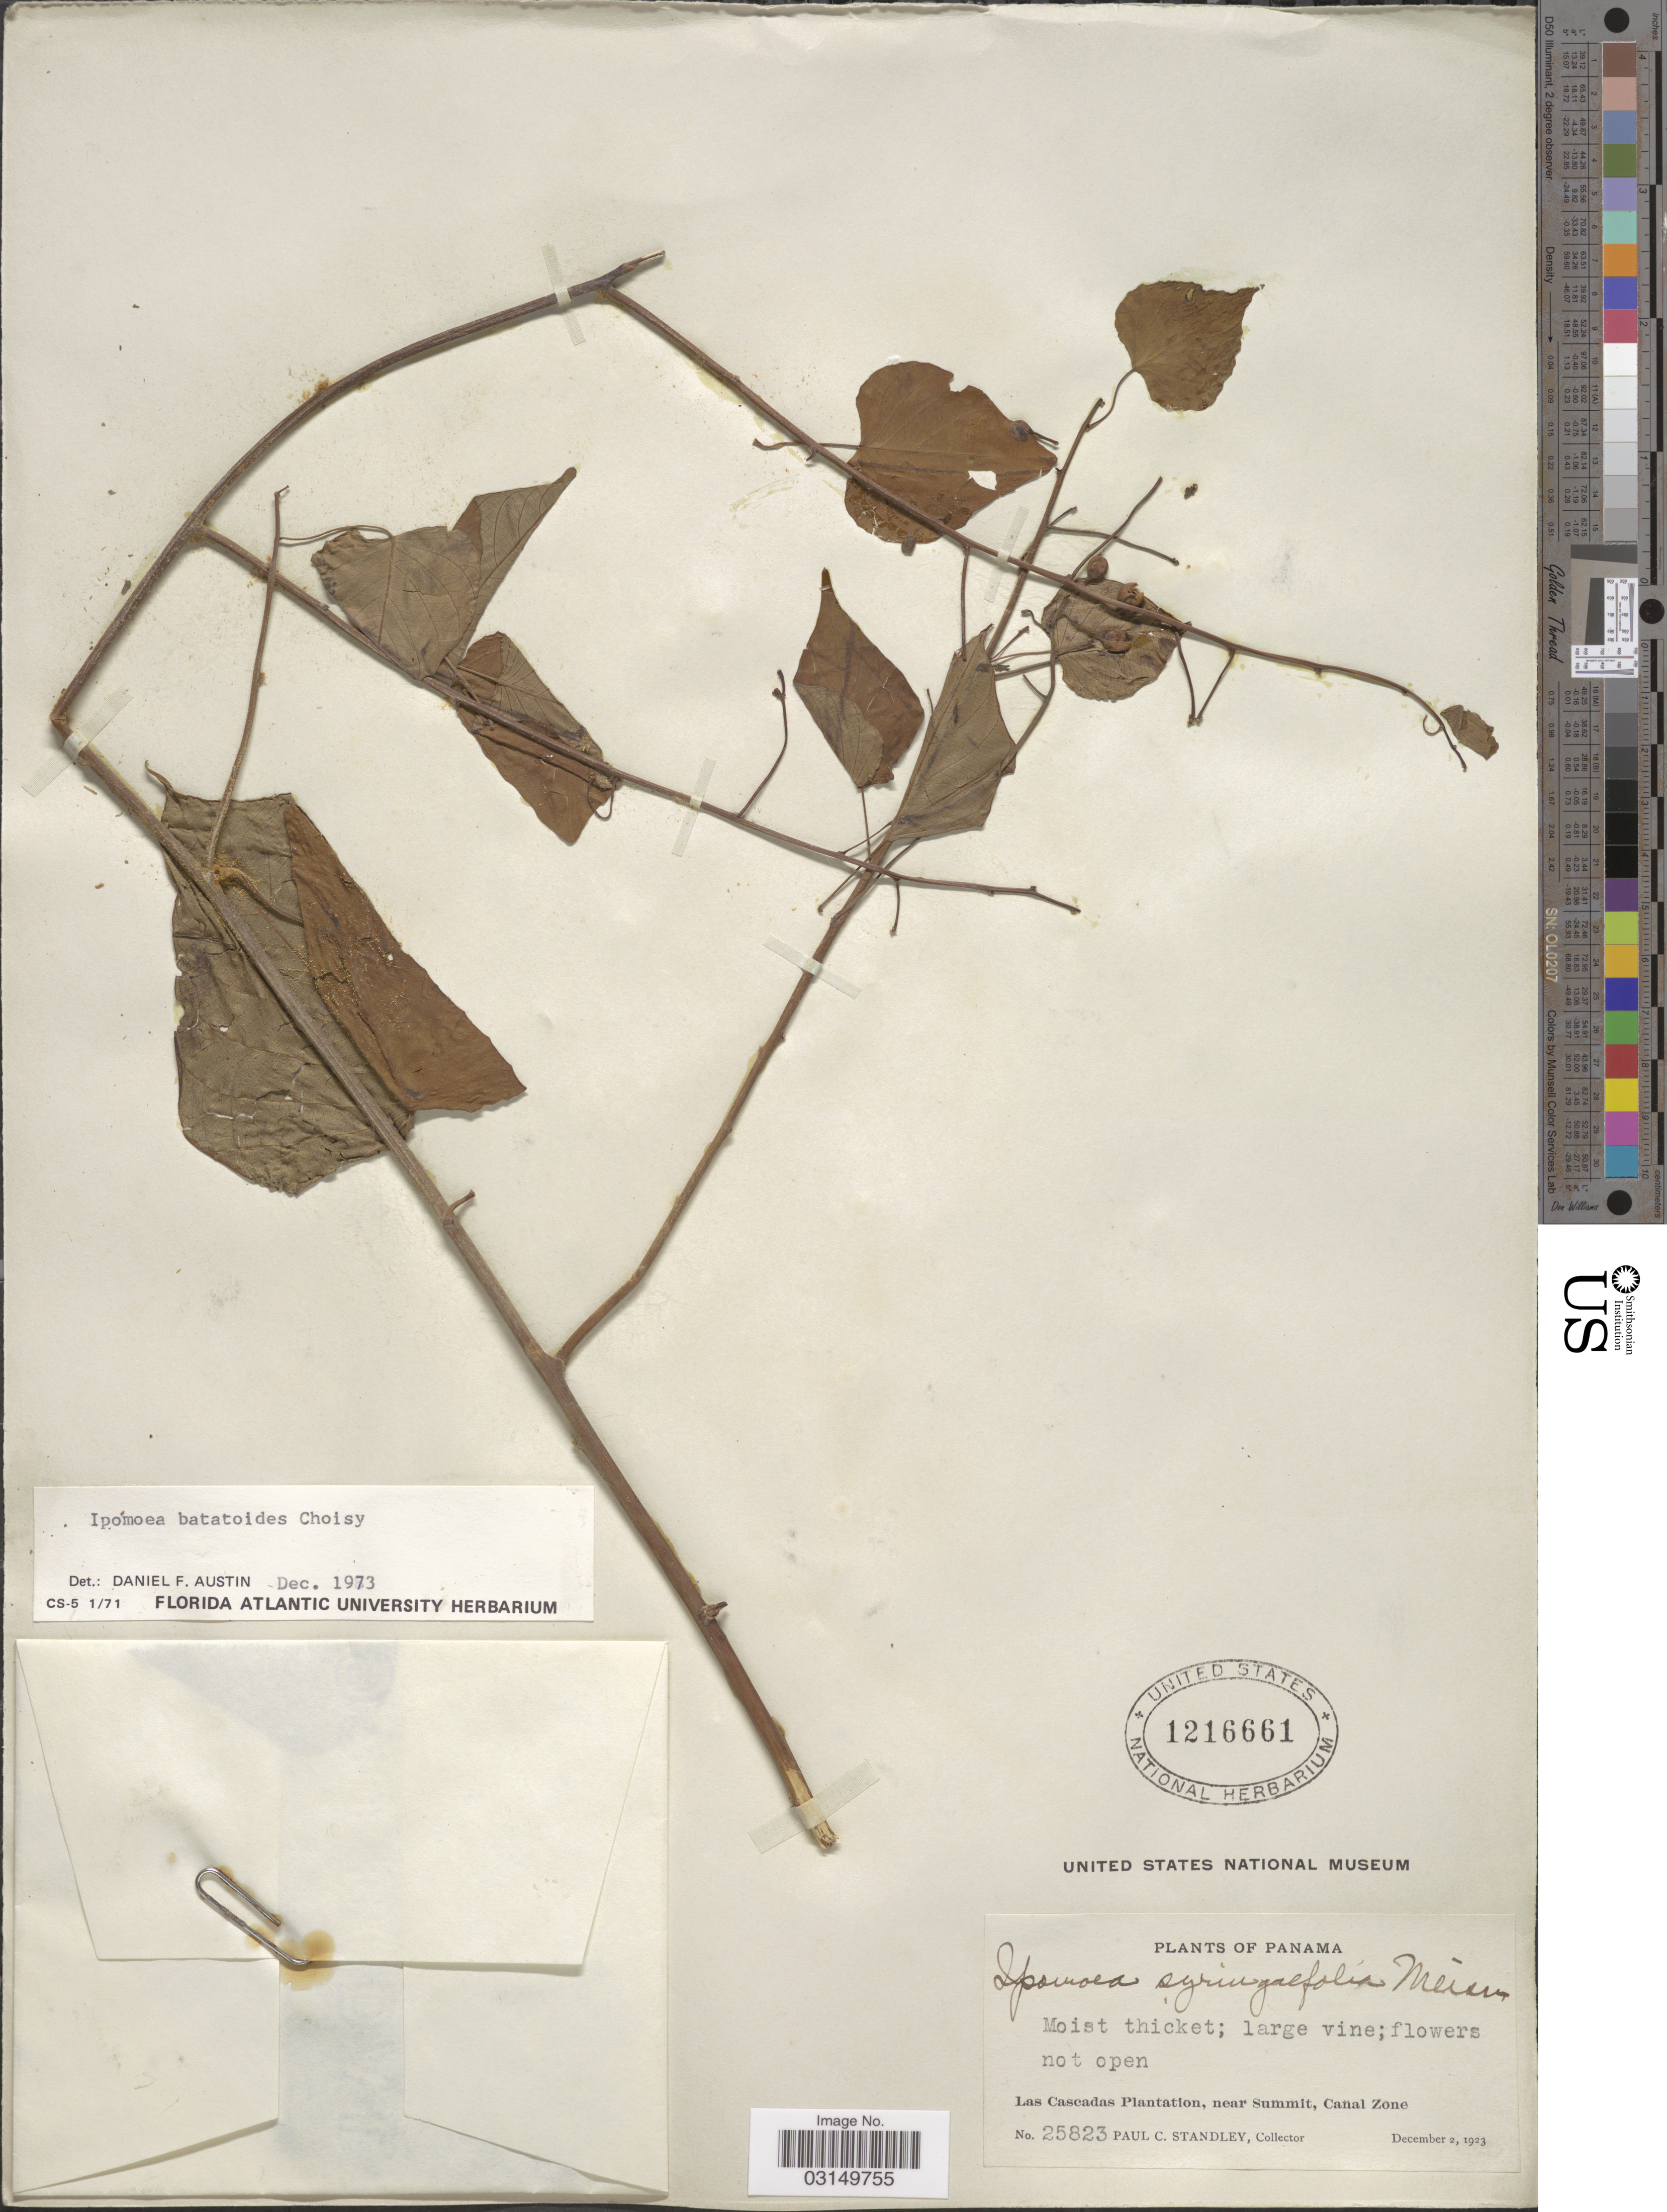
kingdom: Plantae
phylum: Tracheophyta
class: Magnoliopsida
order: Solanales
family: Convolvulaceae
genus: Ipomoea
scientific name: Ipomoea batatoides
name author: Choisy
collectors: P. C. Standley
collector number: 25823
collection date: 1923-12-02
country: Panama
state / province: Colón / Panamá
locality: Las Cascadas Plantation, near Summit, Canal Zone.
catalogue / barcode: US 1216661